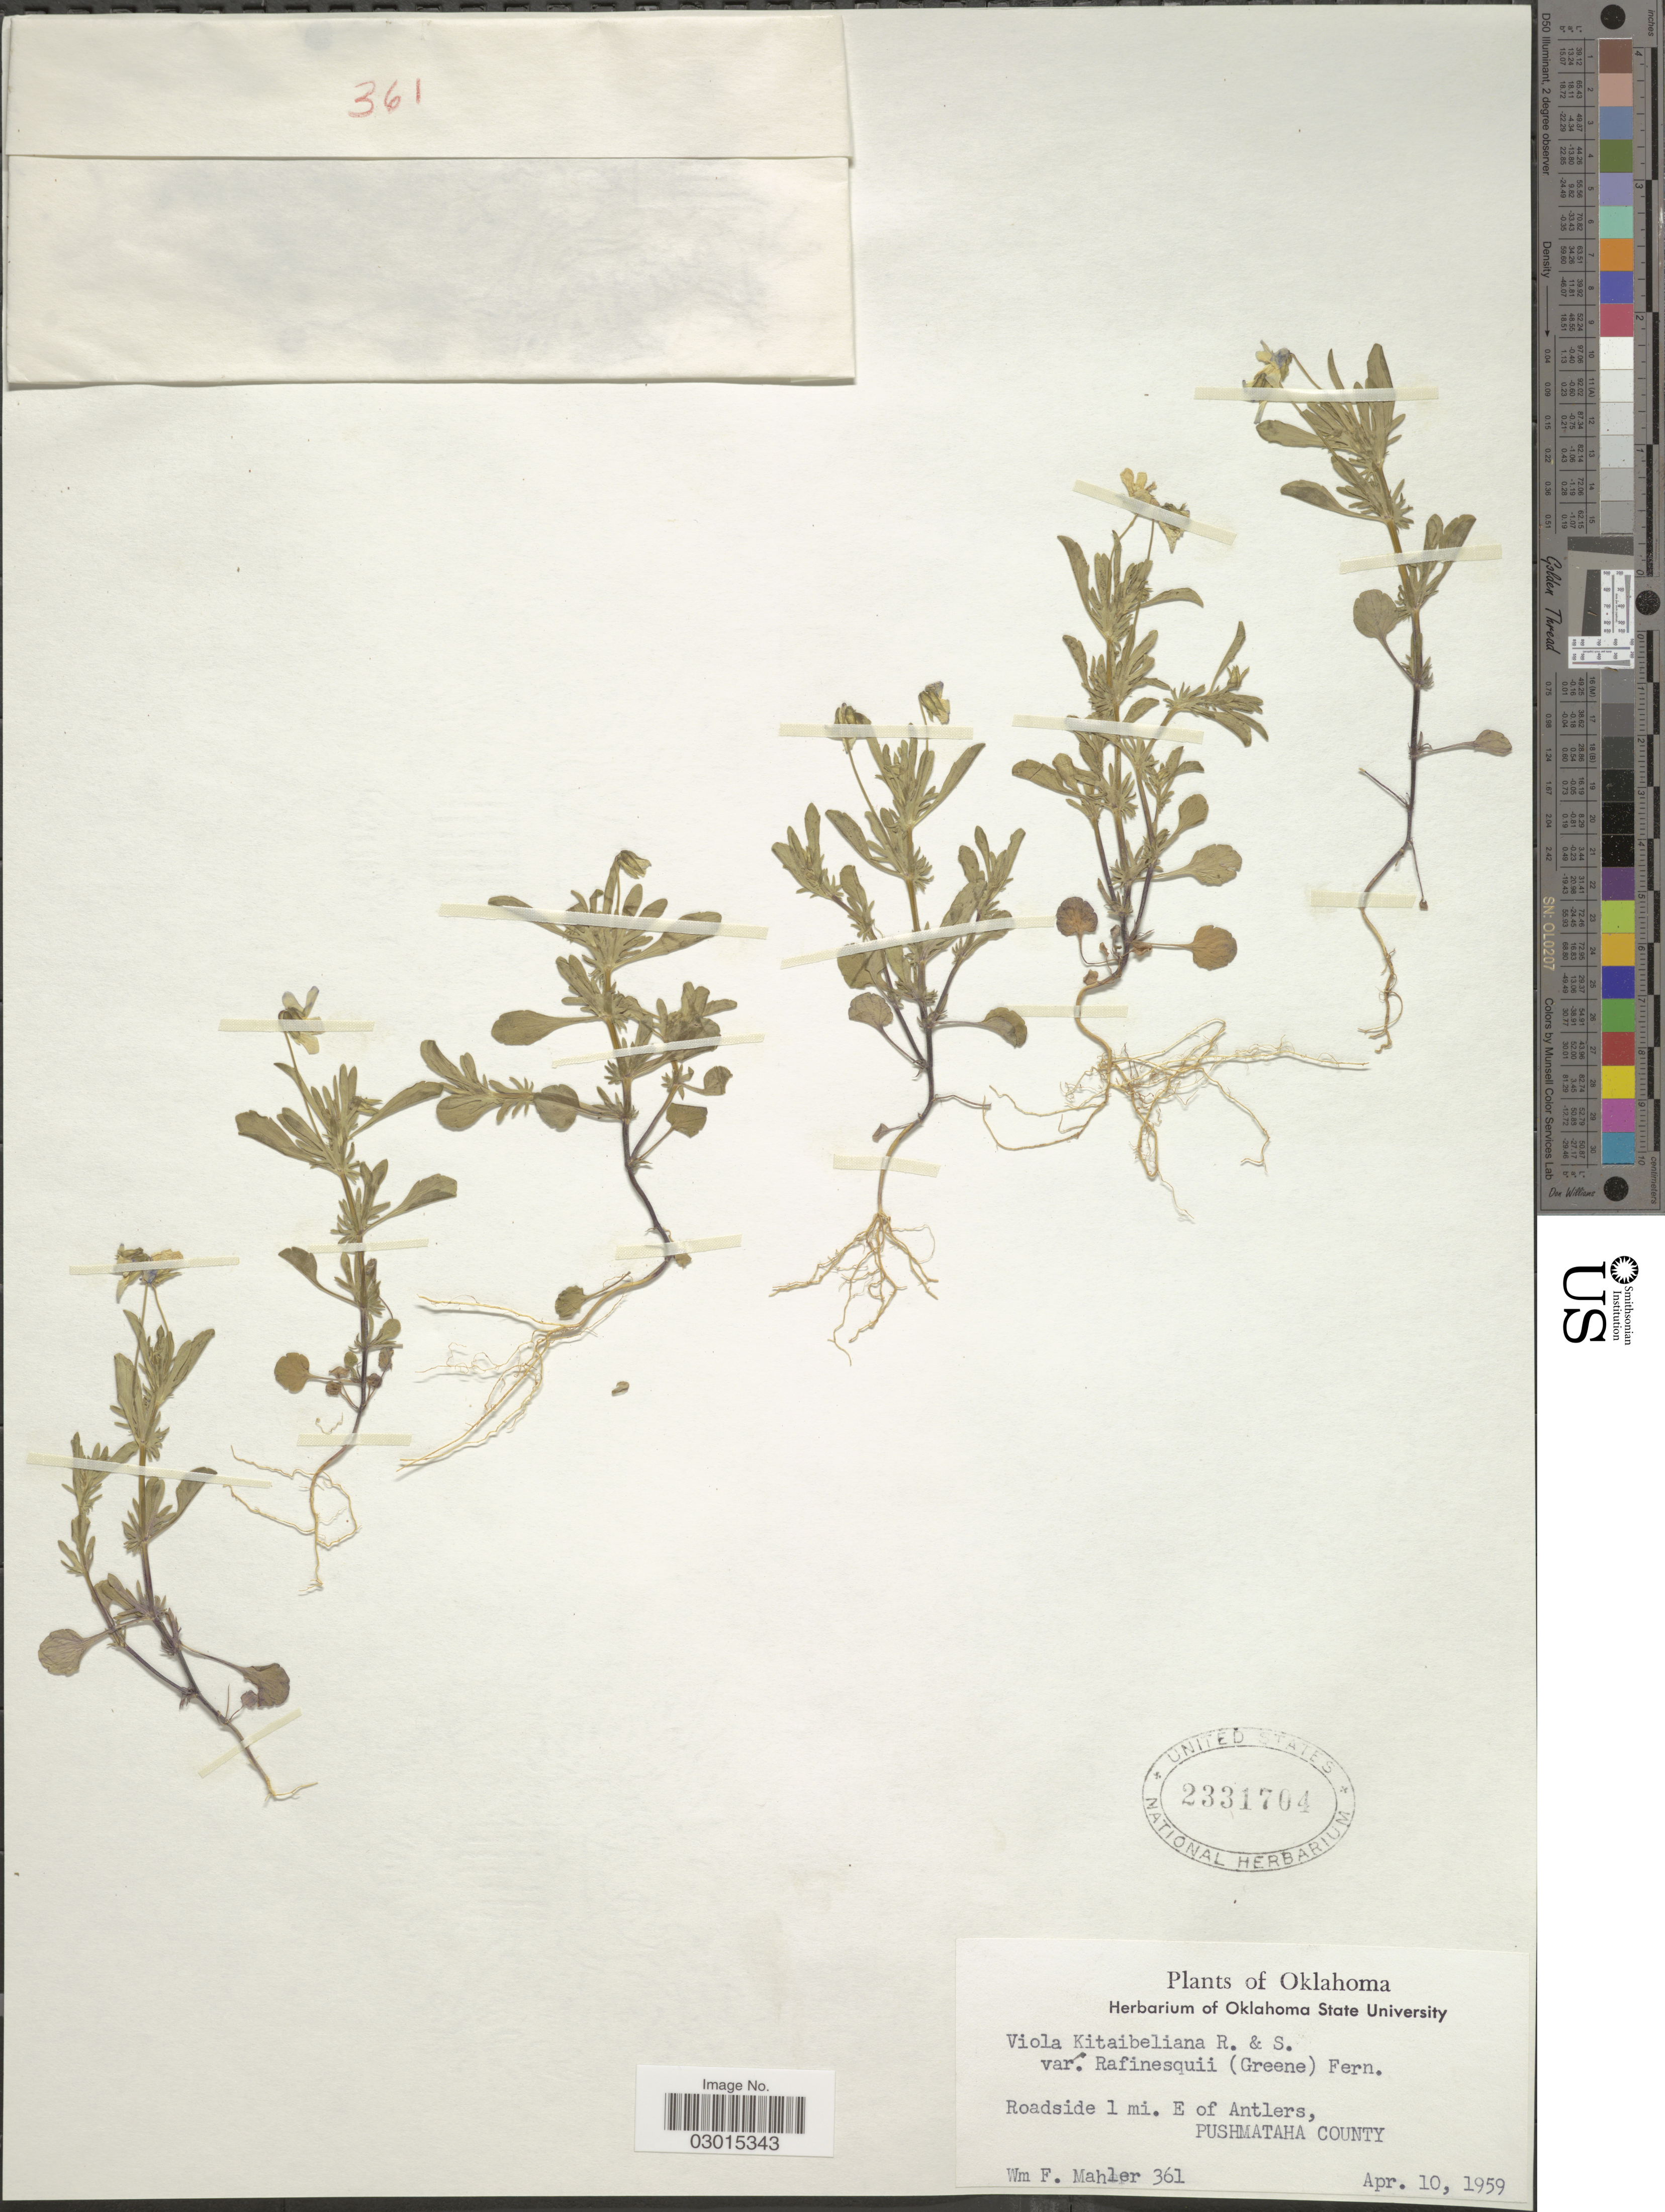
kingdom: Plantae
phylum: Tracheophyta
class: Magnoliopsida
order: Malpighiales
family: Violaceae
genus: Viola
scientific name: Viola kitaibeliana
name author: Schult.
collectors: W. F. Mahler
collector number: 361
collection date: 1959-04-10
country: United States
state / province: Oklahoma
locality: Roadside 1 mi. E. of Antlers, Pushmataha County.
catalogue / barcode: US 2331704